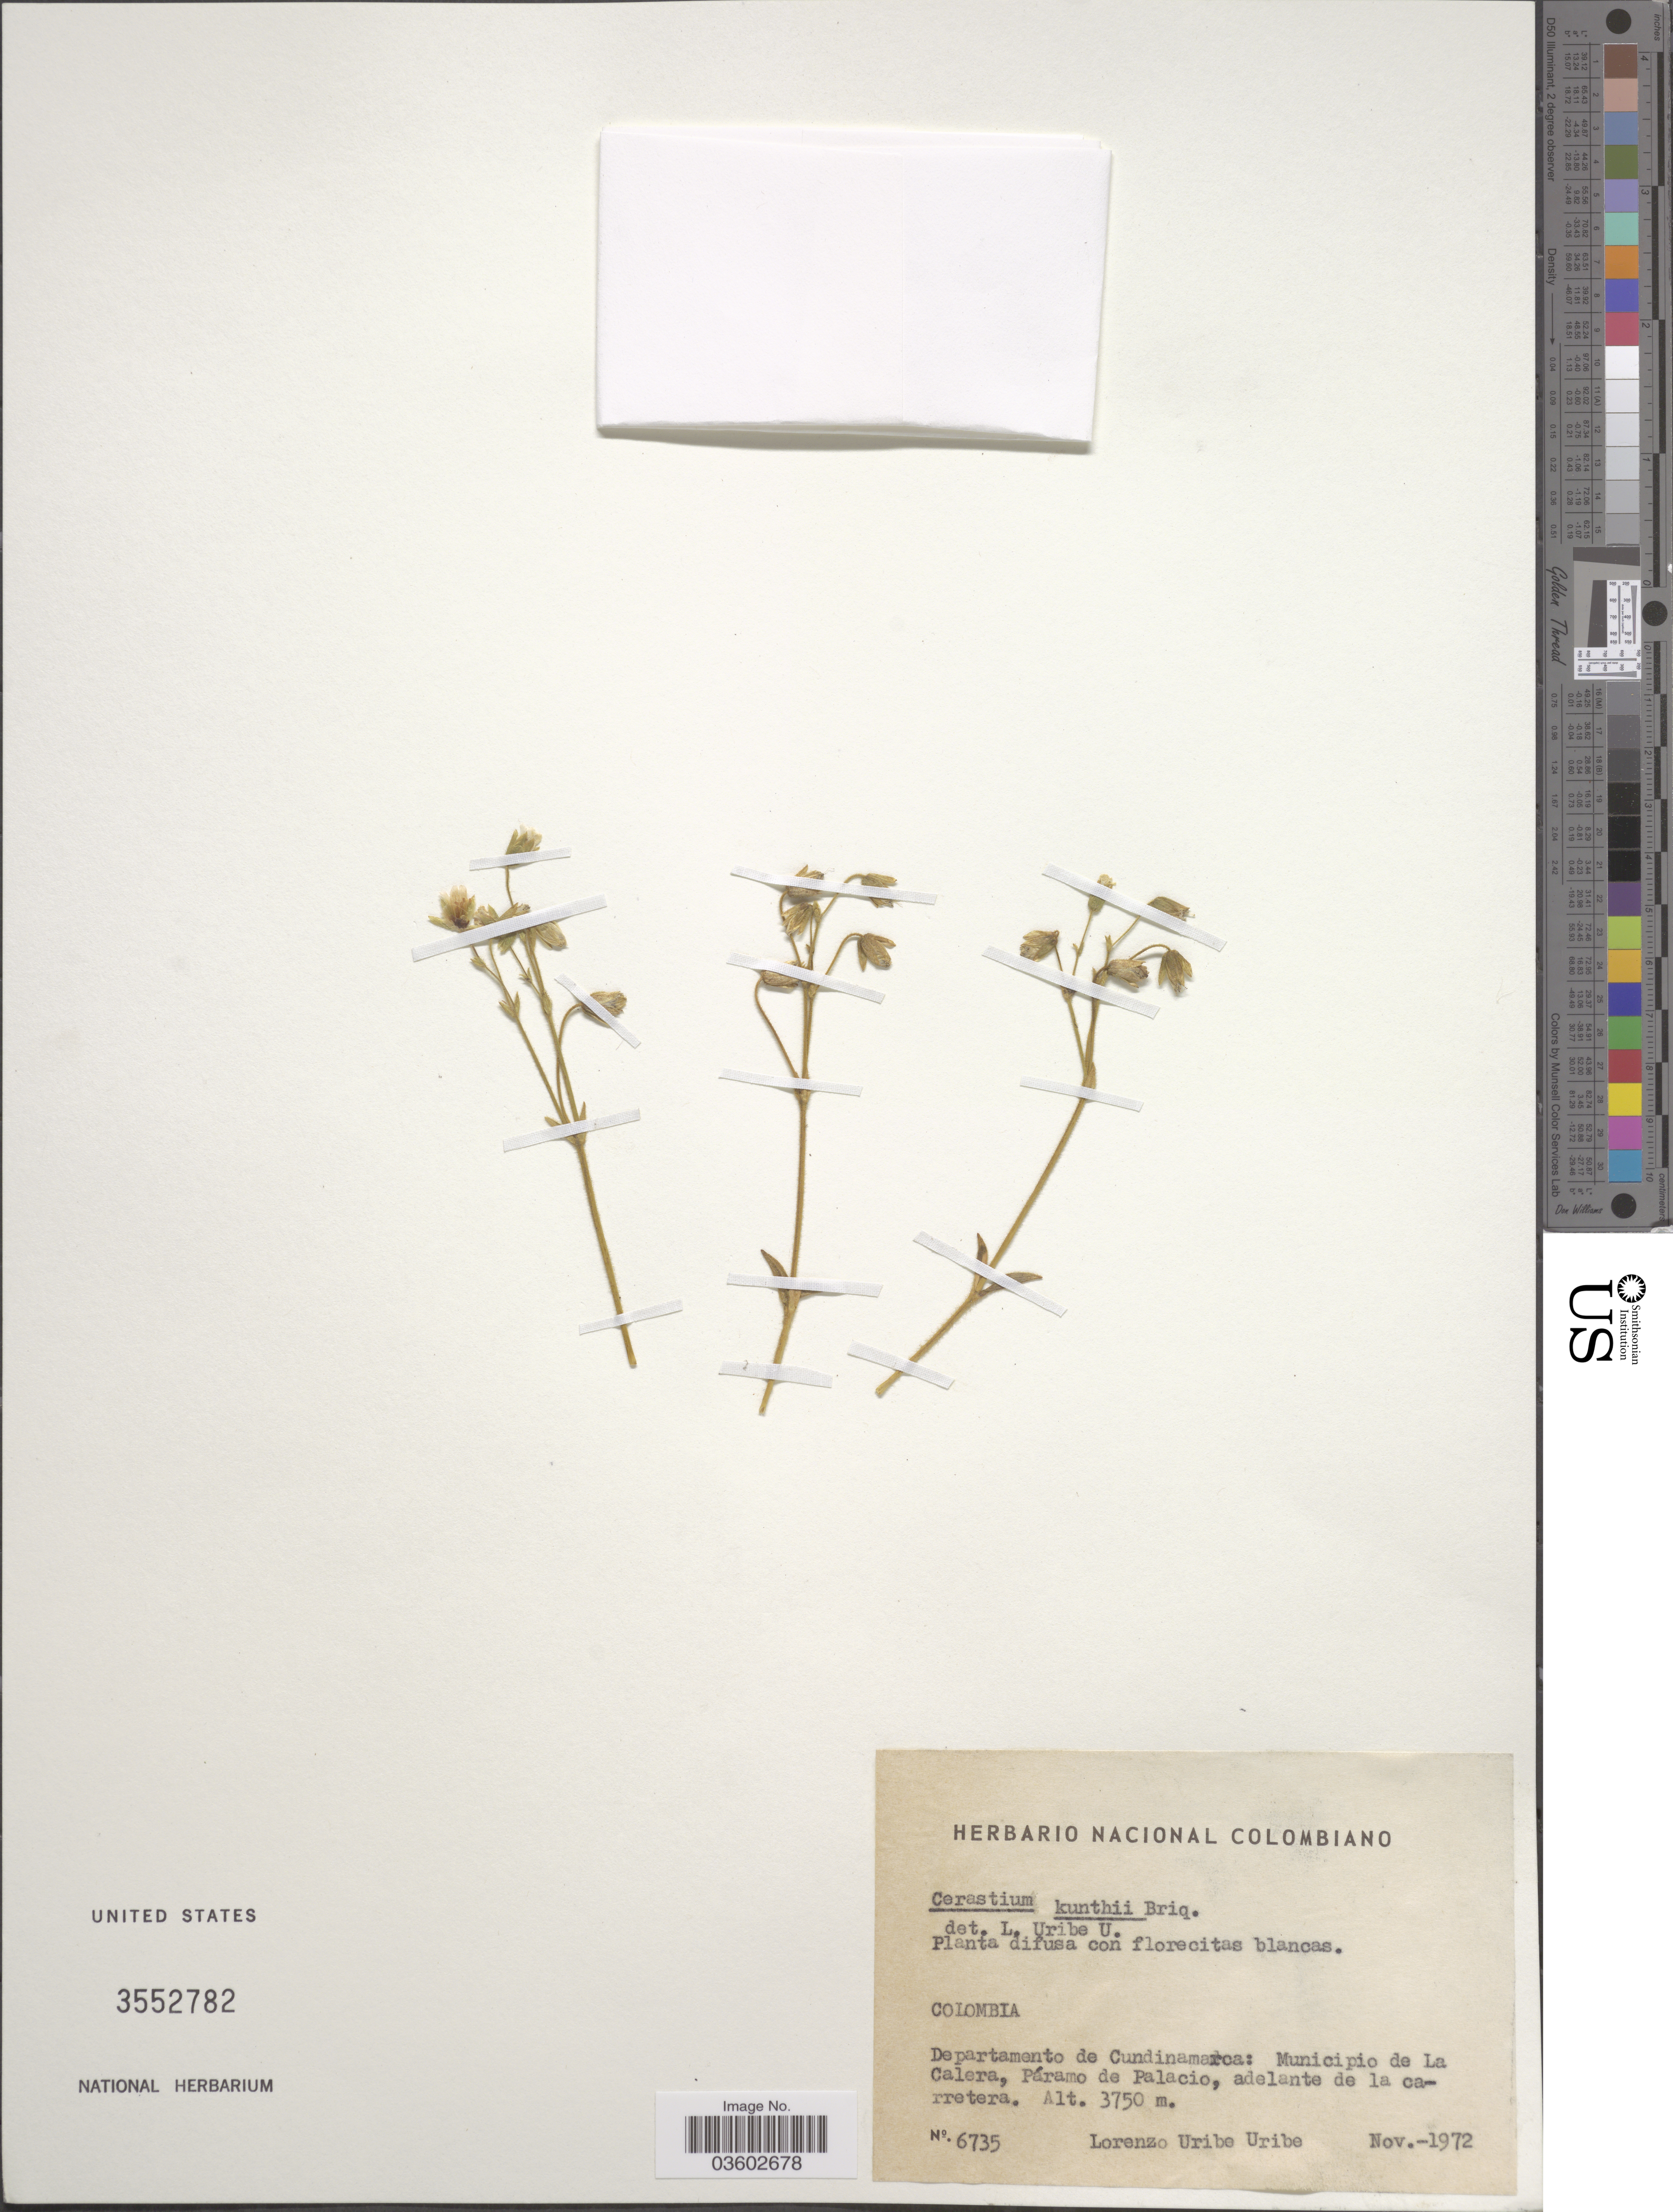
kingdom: Plantae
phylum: Tracheophyta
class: Magnoliopsida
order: Caryophyllales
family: Caryophyllaceae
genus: Cerastium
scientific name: Cerastium kunthii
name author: Briq.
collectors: L. Uribe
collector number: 6735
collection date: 1972-11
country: Colombia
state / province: Cundinamarca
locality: Departamento de Cundinamarca: Municipio de La Calera, Páramo de Palacio, adelante de la carretera.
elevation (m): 3750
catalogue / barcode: US 3552782